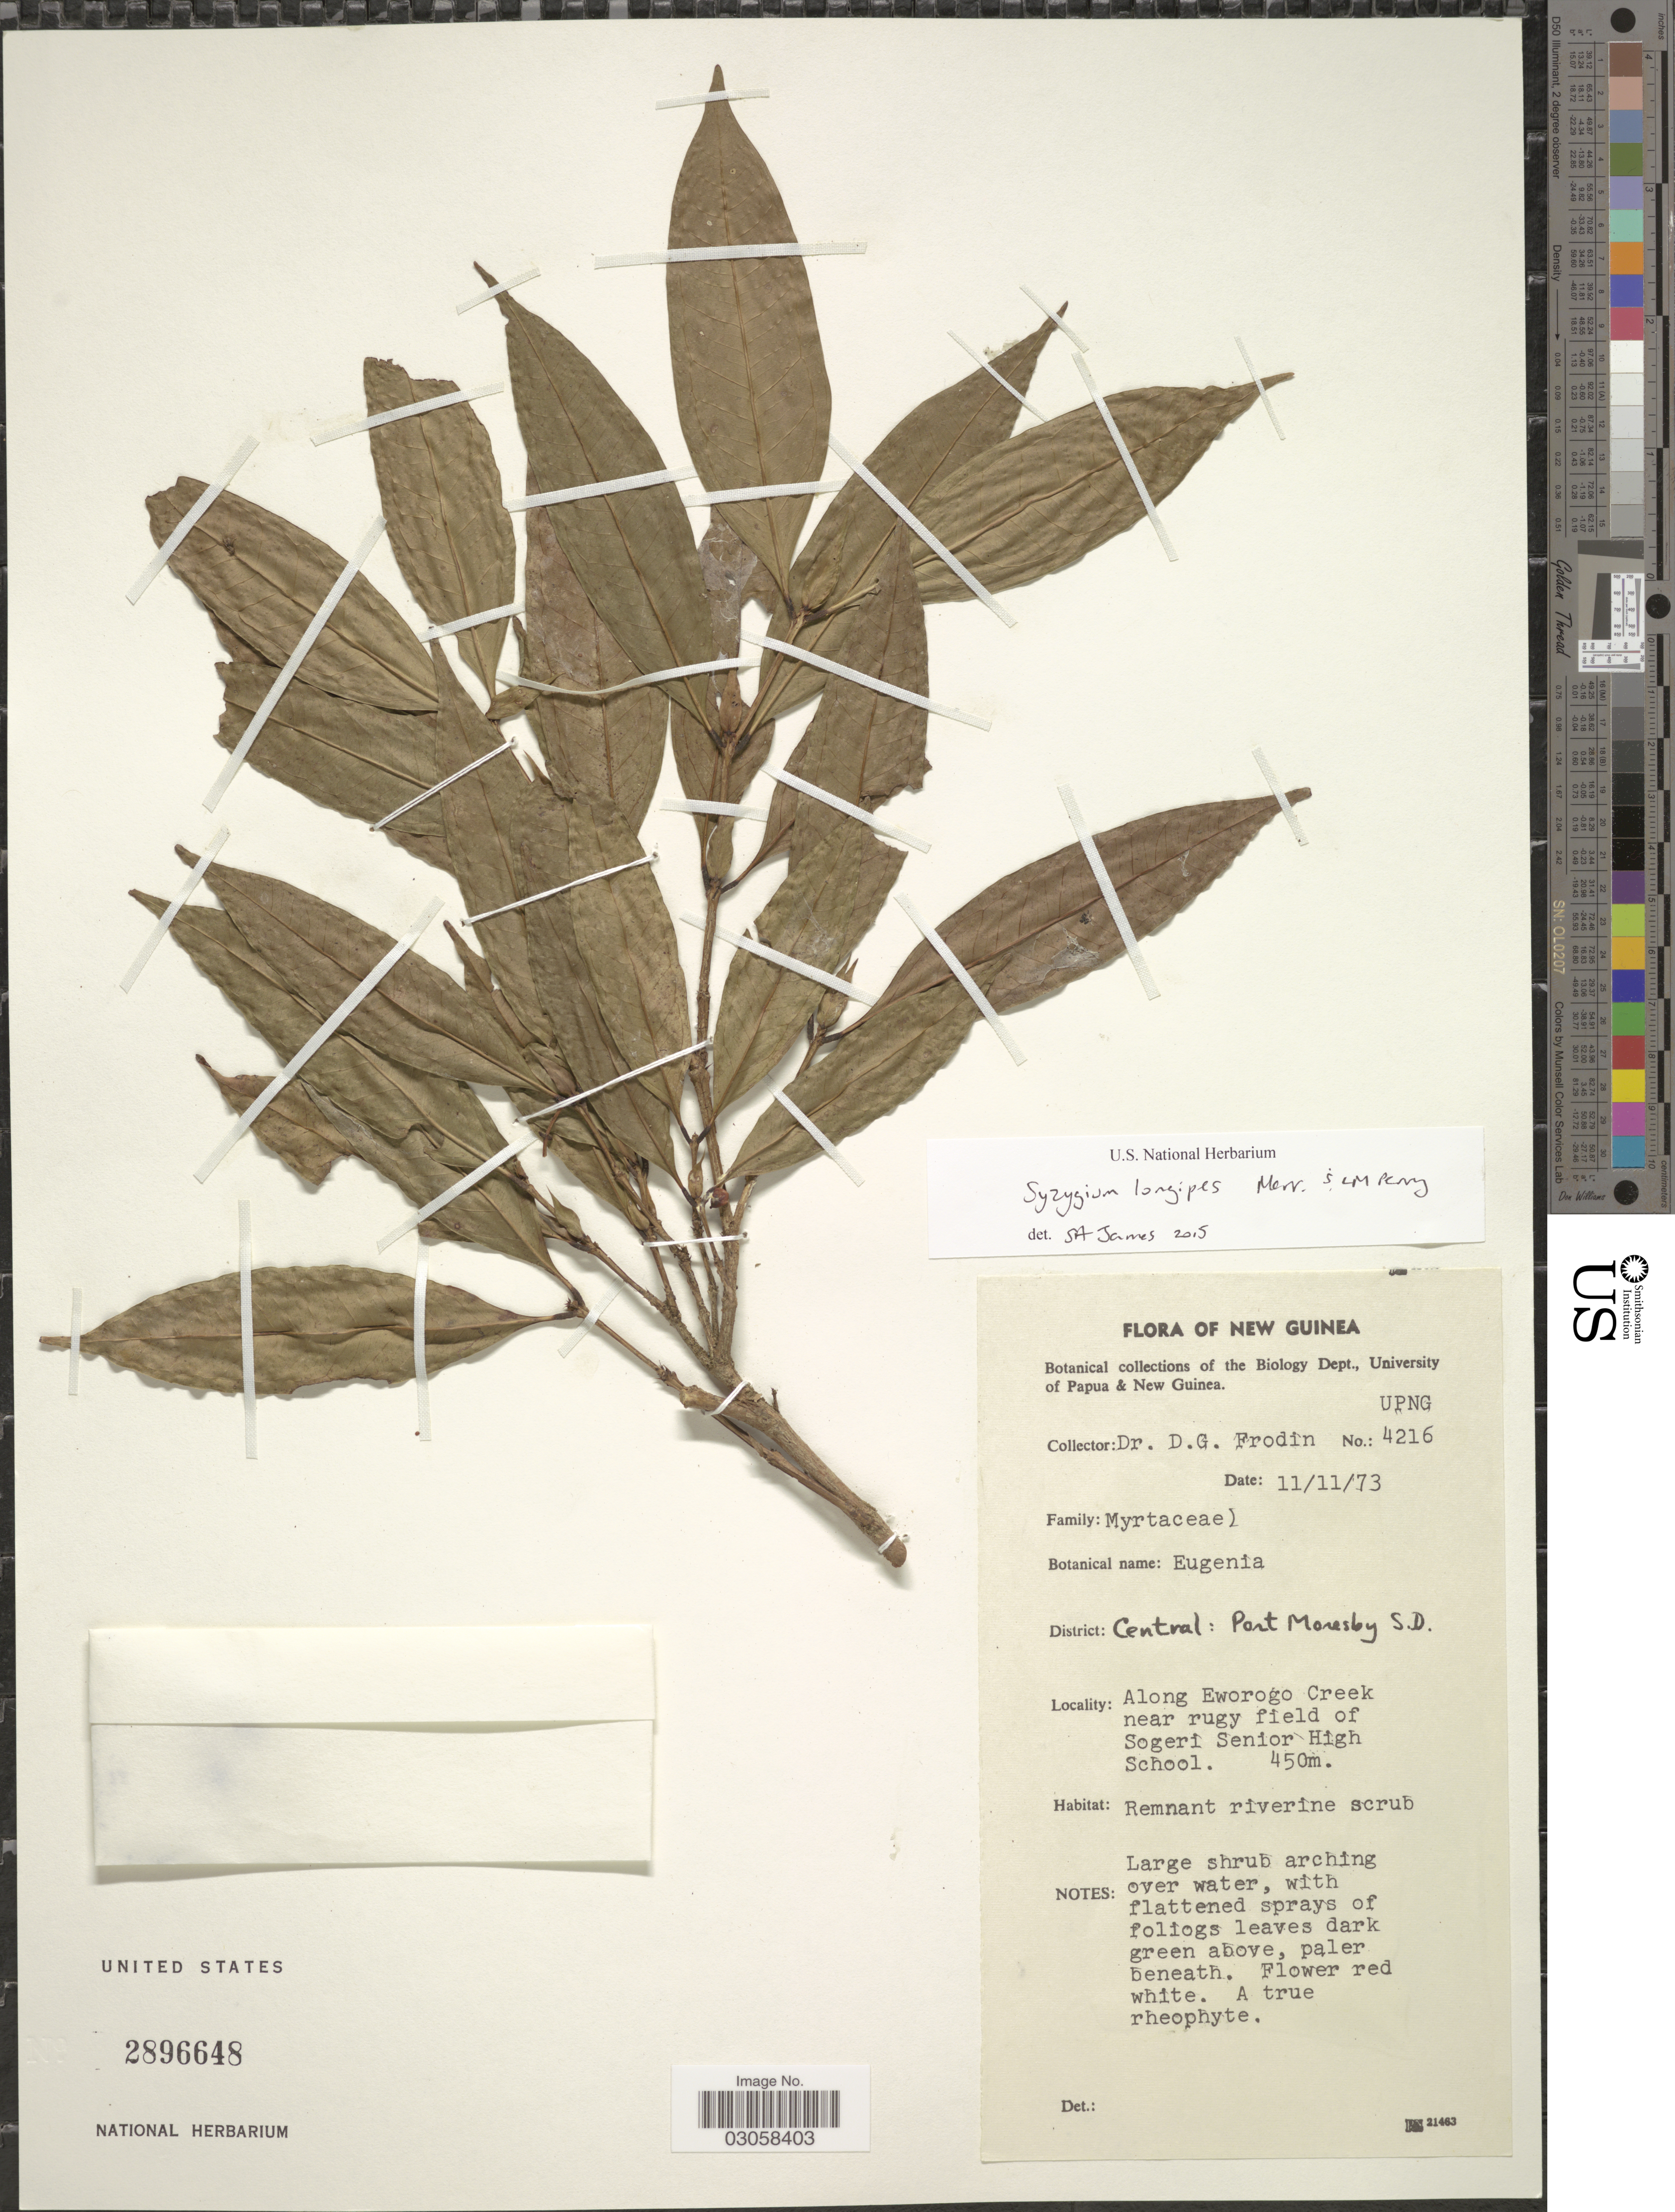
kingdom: Plantae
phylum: Tracheophyta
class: Magnoliopsida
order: Myrtales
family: Myrtaceae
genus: Syzygium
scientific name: Syzygium longipes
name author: (Diels) Merr. & L.M. Perry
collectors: D. G. Frodin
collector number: UPNG 4216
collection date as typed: Transcribed d/m/y: 11/11/73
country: Papua New Guinea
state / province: Central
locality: New Guinea. District: Central: Port Moresby S.D. Along Eworogo Creek near rugy field of Sogeri Senior High School.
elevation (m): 450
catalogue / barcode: US 2896648